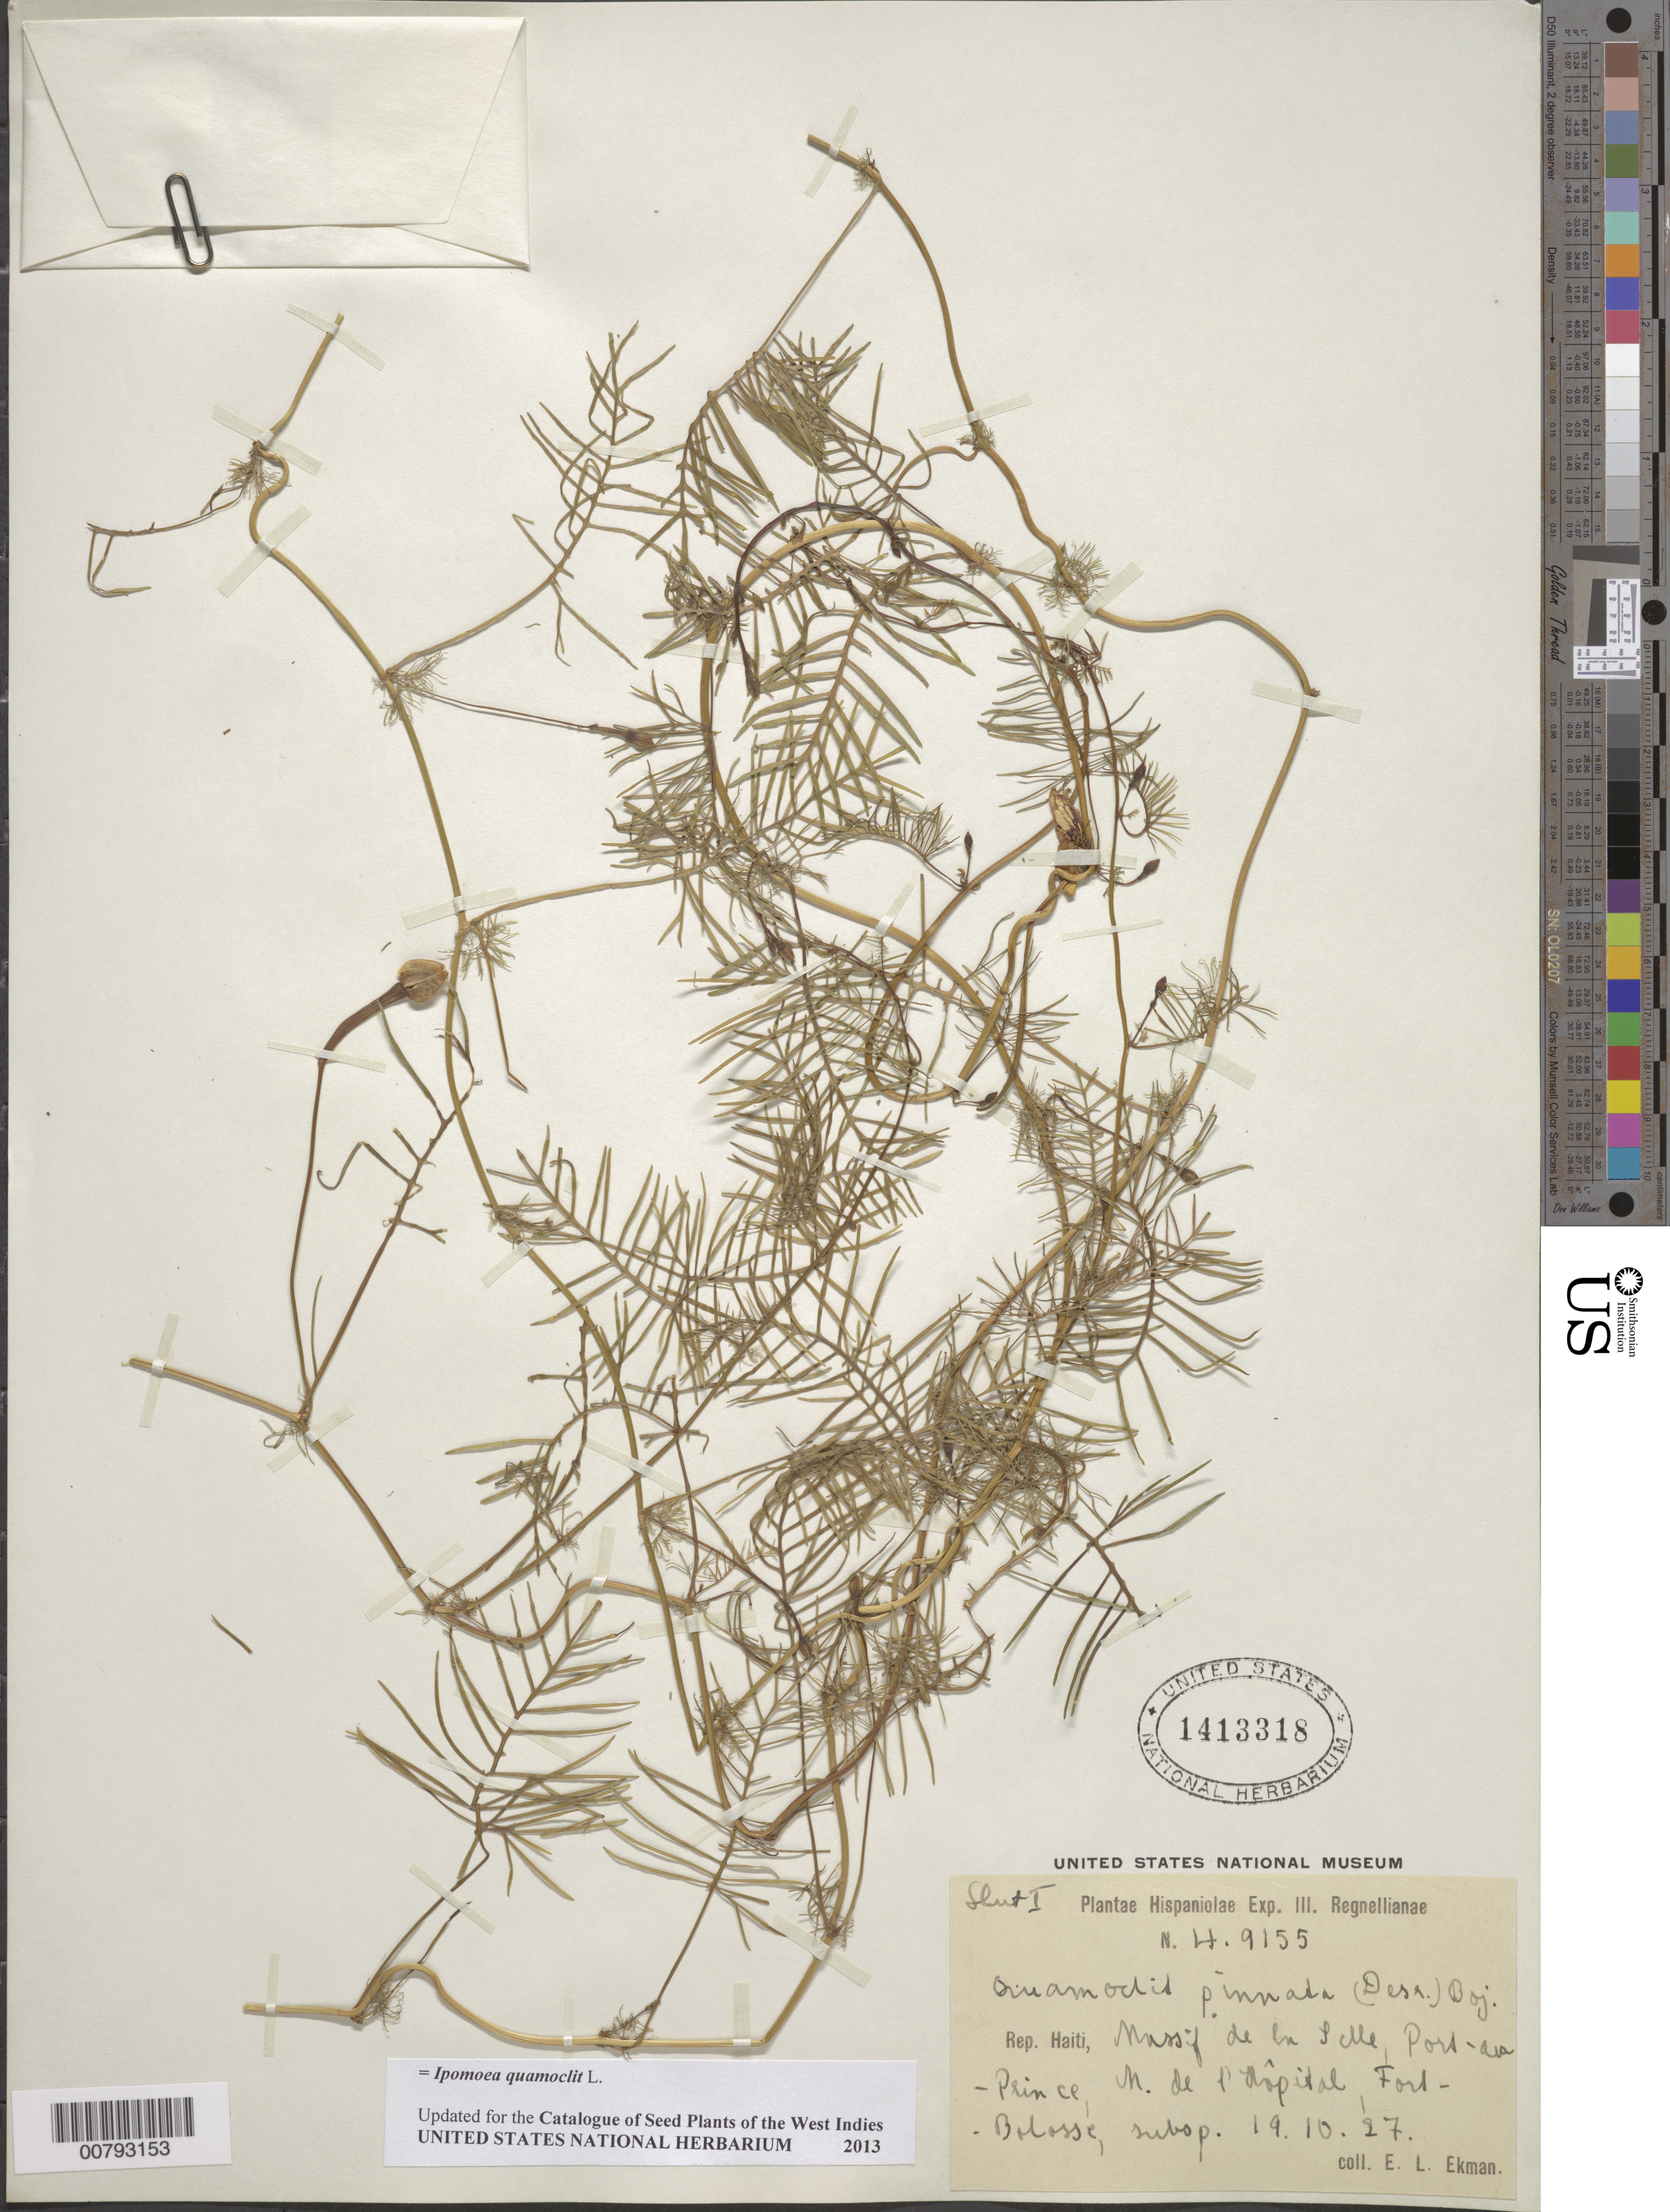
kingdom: Plantae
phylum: Tracheophyta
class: Magnoliopsida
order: Solanales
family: Convolvulaceae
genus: Ipomoea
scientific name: Ipomoea quamoclit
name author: L.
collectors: E. L. Ekman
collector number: H 9155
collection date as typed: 19 Oct 1927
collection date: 1927-10-19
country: Haiti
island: Hispaniola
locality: Massif de la Selle, Port-au-Prince, M. de l'Hôpital, Fort- Bolosse.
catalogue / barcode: US 1413318